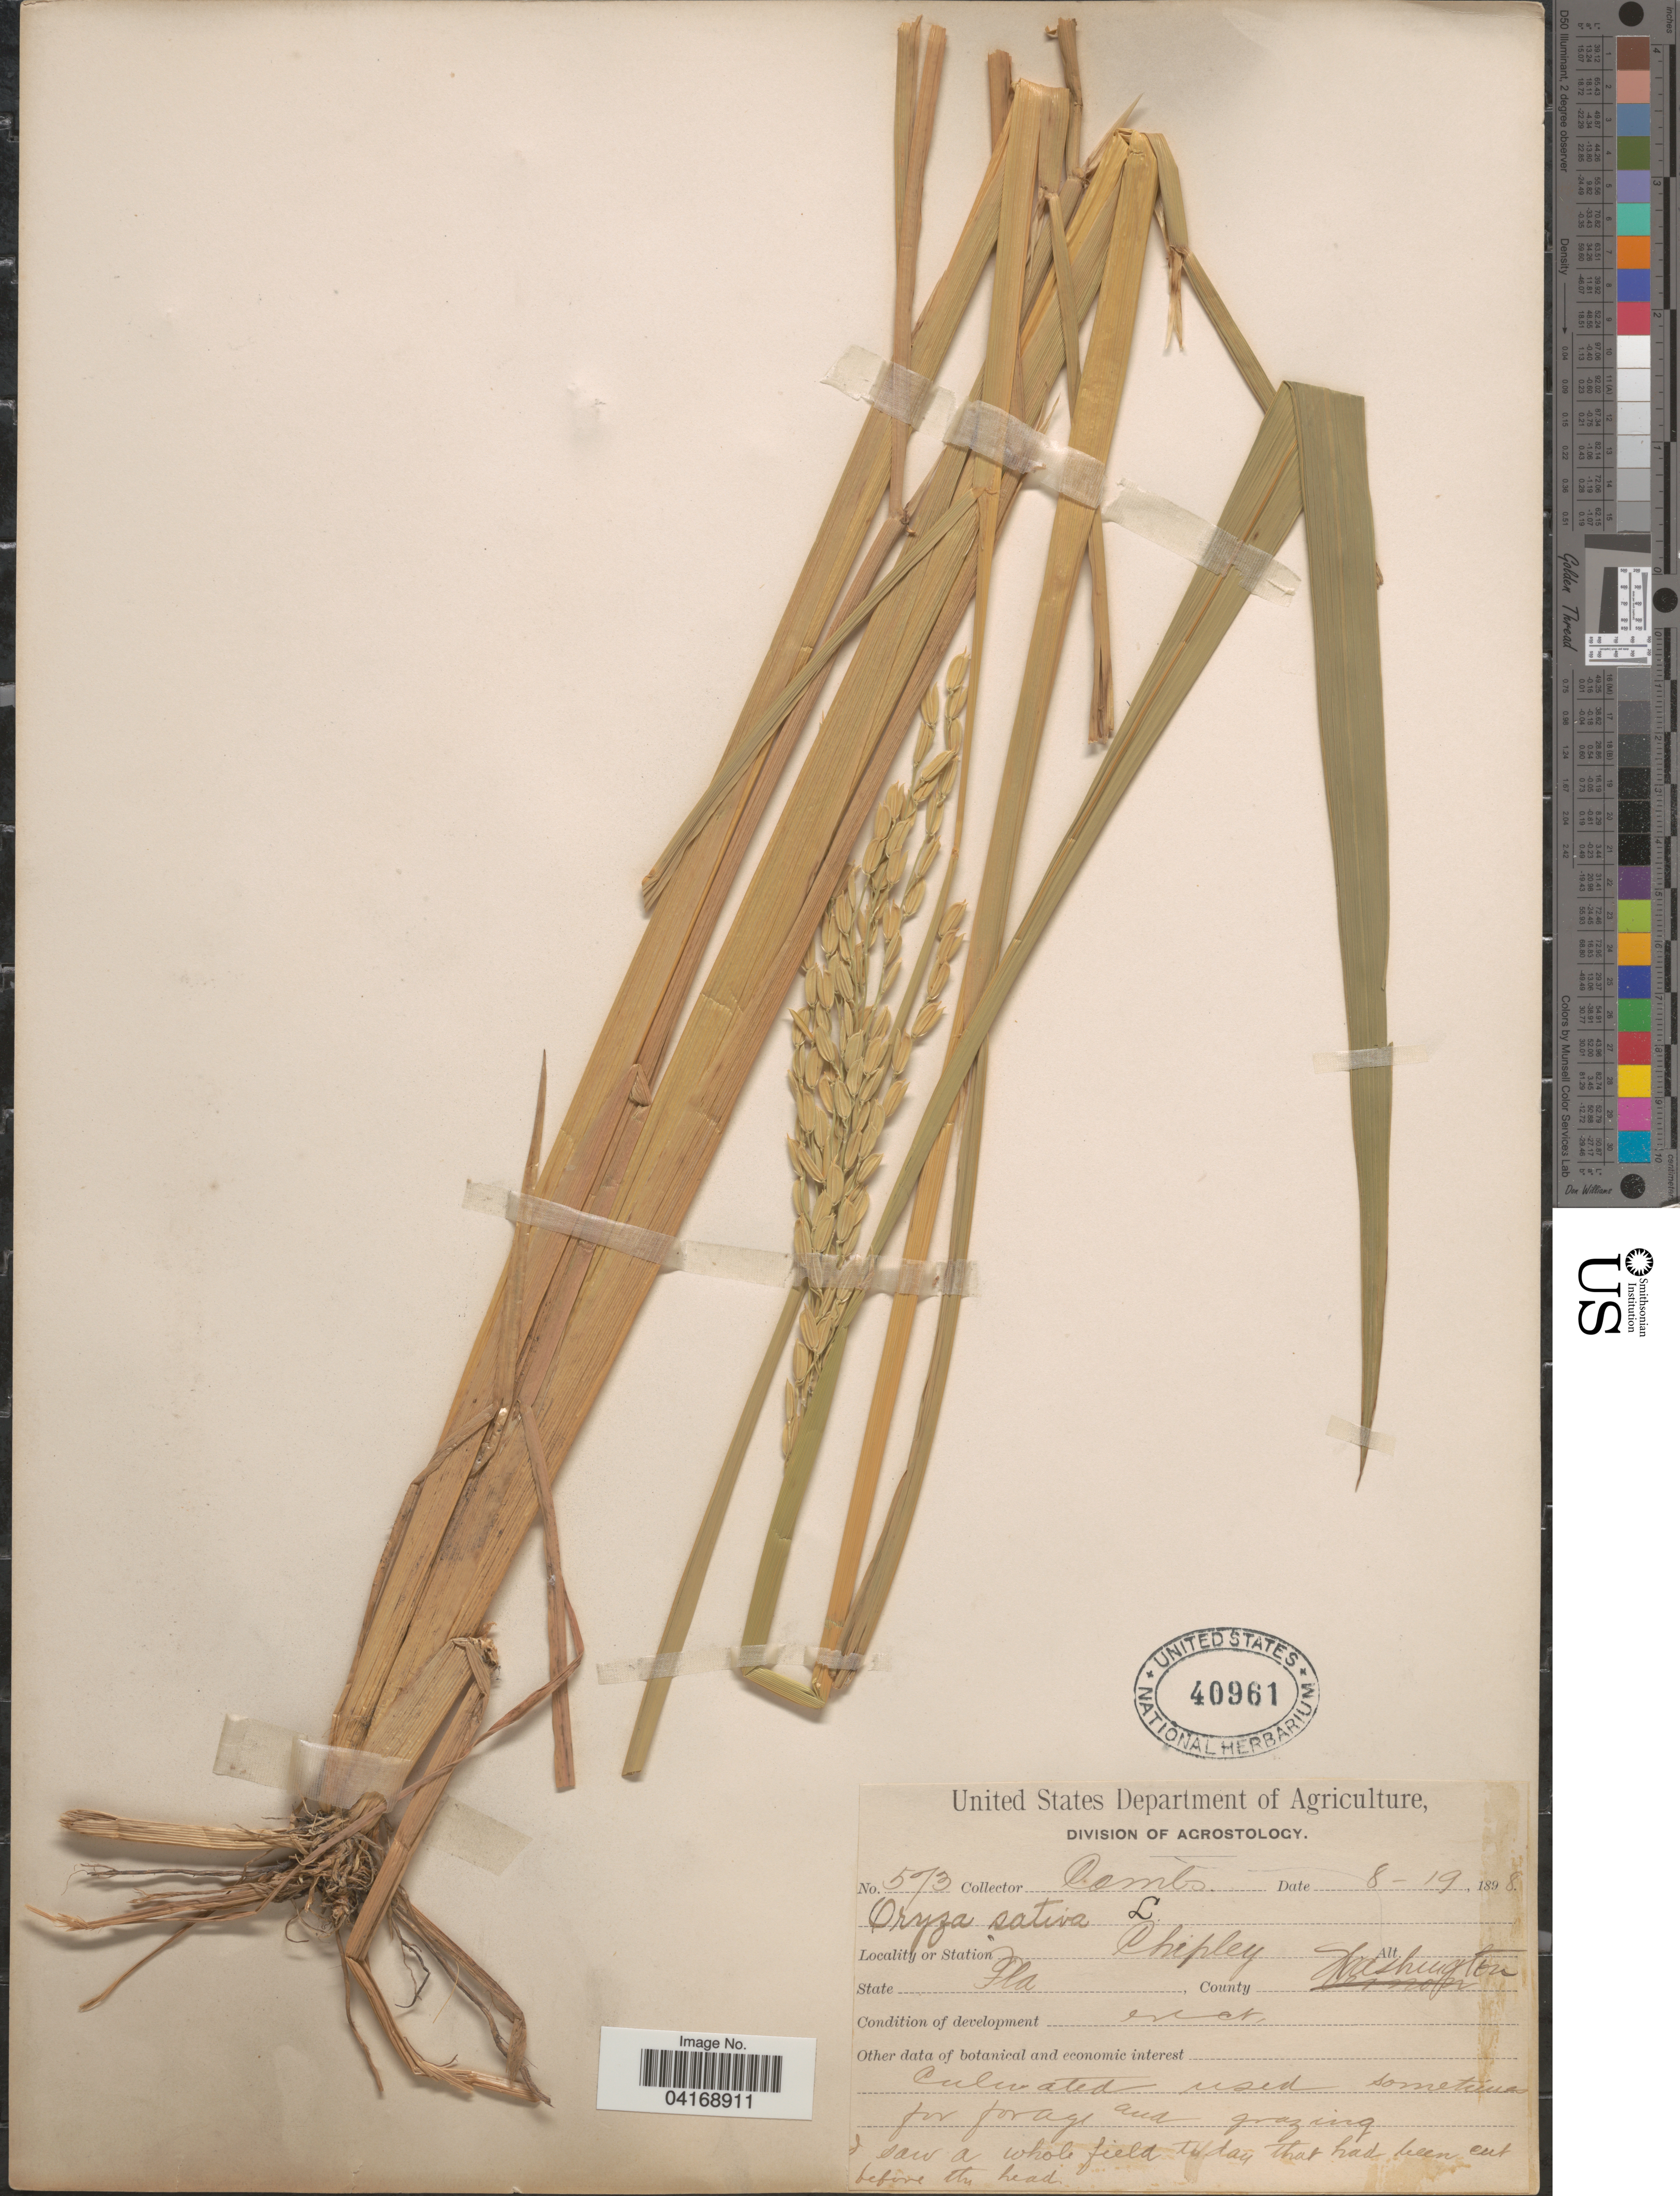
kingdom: Plantae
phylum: Tracheophyta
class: Liliopsida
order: Poales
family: Poaceae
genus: Oryza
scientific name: Oryza sativa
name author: L.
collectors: -. Combs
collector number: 573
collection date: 1898-08-19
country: United States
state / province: Florida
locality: Chipley. County Washington.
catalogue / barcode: US 40961